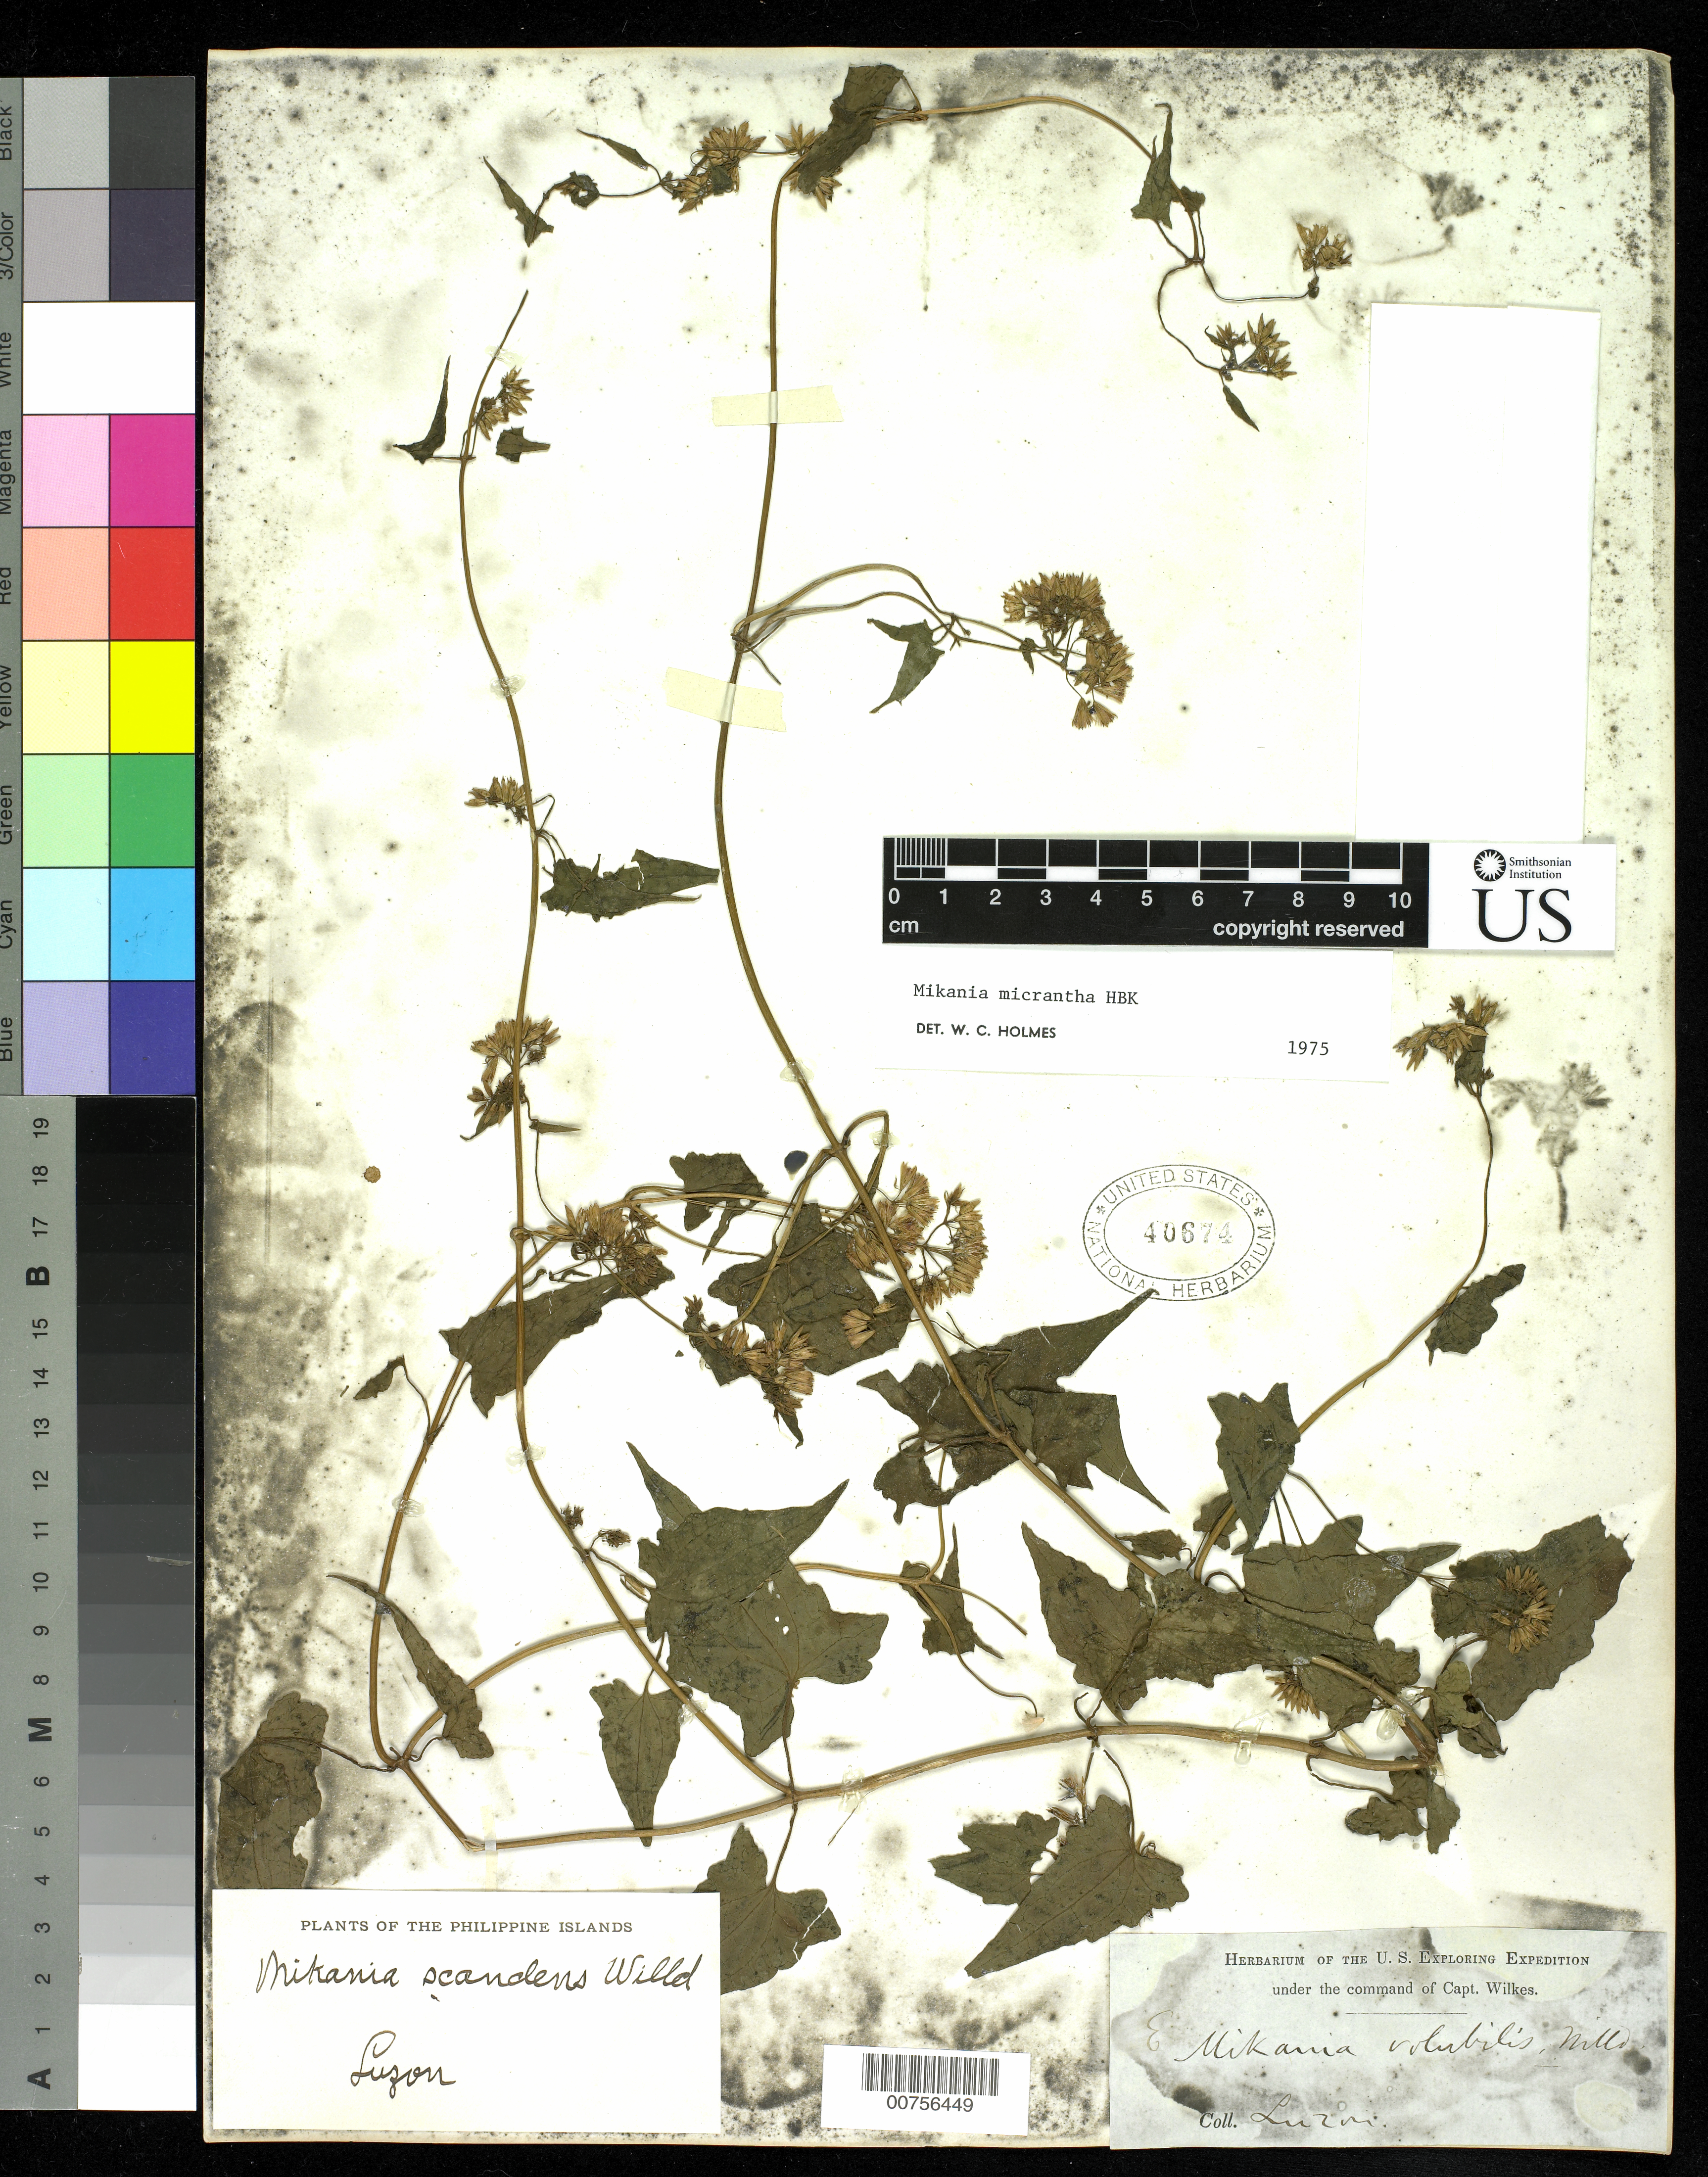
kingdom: Plantae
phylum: Tracheophyta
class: Magnoliopsida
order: Asterales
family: Asteraceae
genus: Mikania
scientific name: Mikania micrantha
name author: Kunth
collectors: Wilkes Explor. Exped.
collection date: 1838/1842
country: Philippines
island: Luzon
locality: Luzon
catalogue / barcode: US 40674